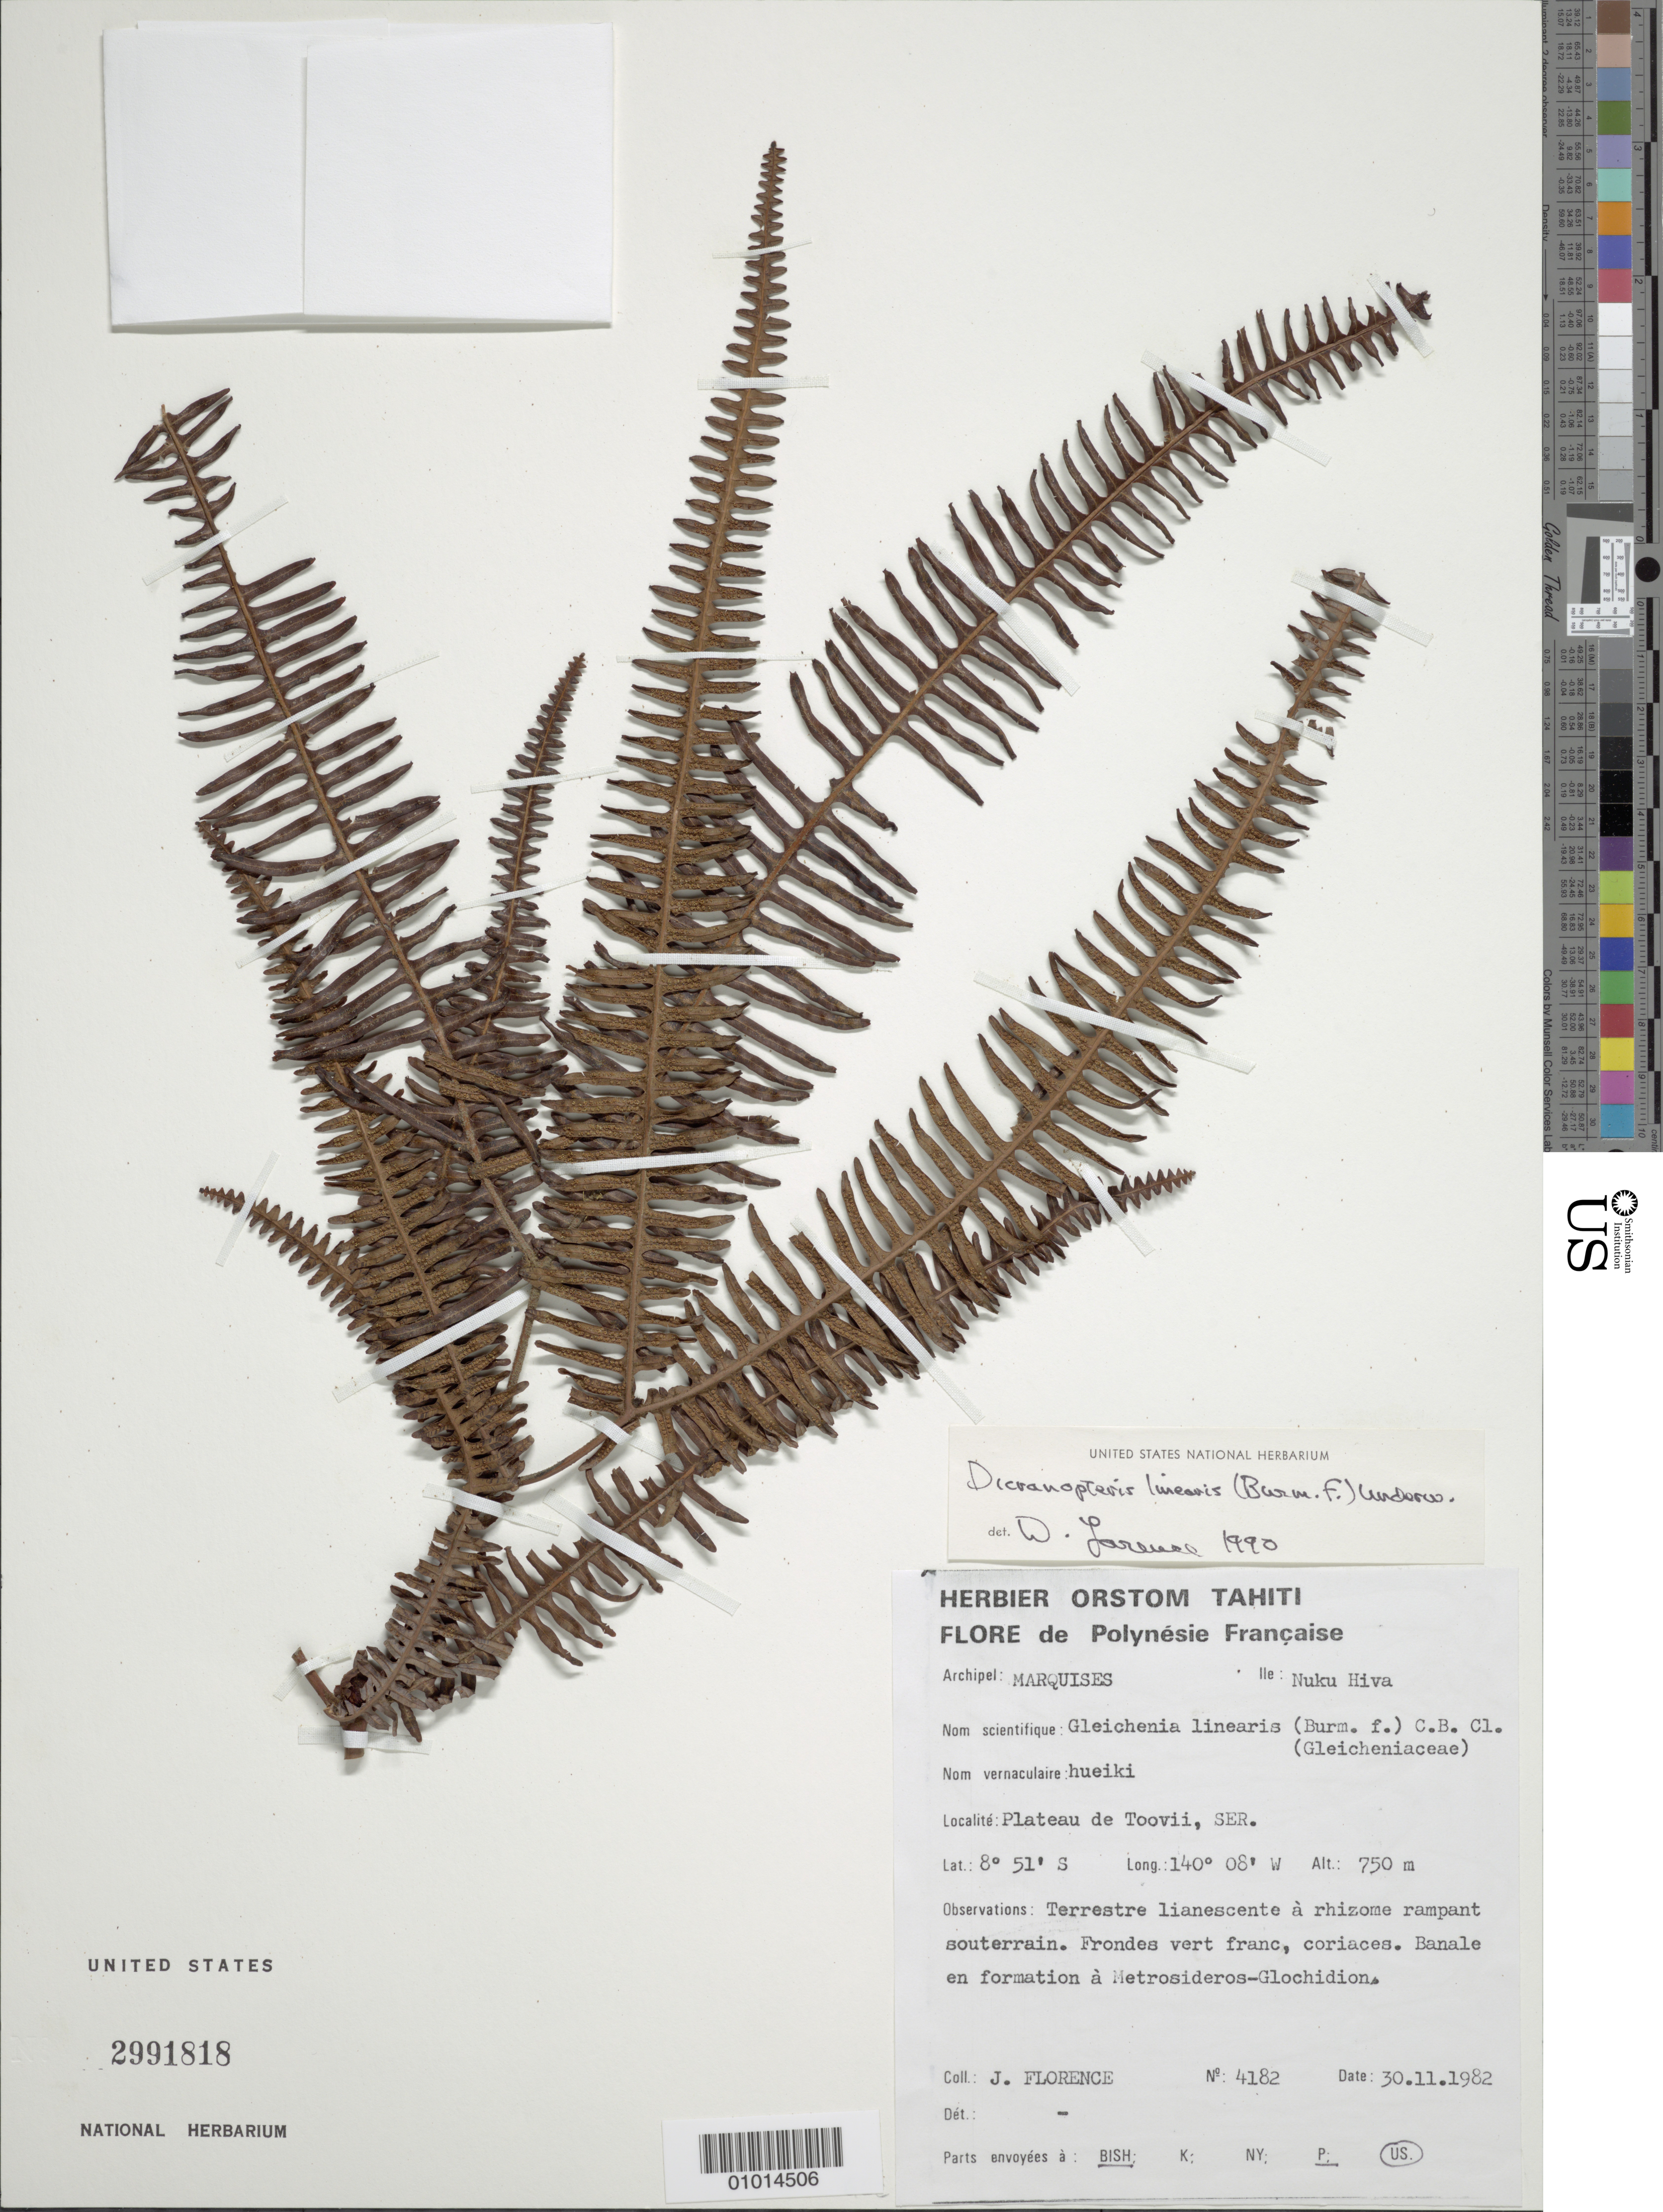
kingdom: Plantae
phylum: Tracheophyta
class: Polypodiopsida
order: Gleicheniales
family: Gleicheniaceae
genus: Dicranopteris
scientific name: Dicranopteris linearis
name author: (Burm. f.) Underw.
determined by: Lorence, David H., (PTBG), National Tropical Botanical Garden (UNITED STATES)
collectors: J. Florence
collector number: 4182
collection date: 1982-11-30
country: French Polynesia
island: Nuku Hiva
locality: Plateau de Toovii, SER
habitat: Banale en formation à Metrosideros-Glochidion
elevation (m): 750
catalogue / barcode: US 2991818